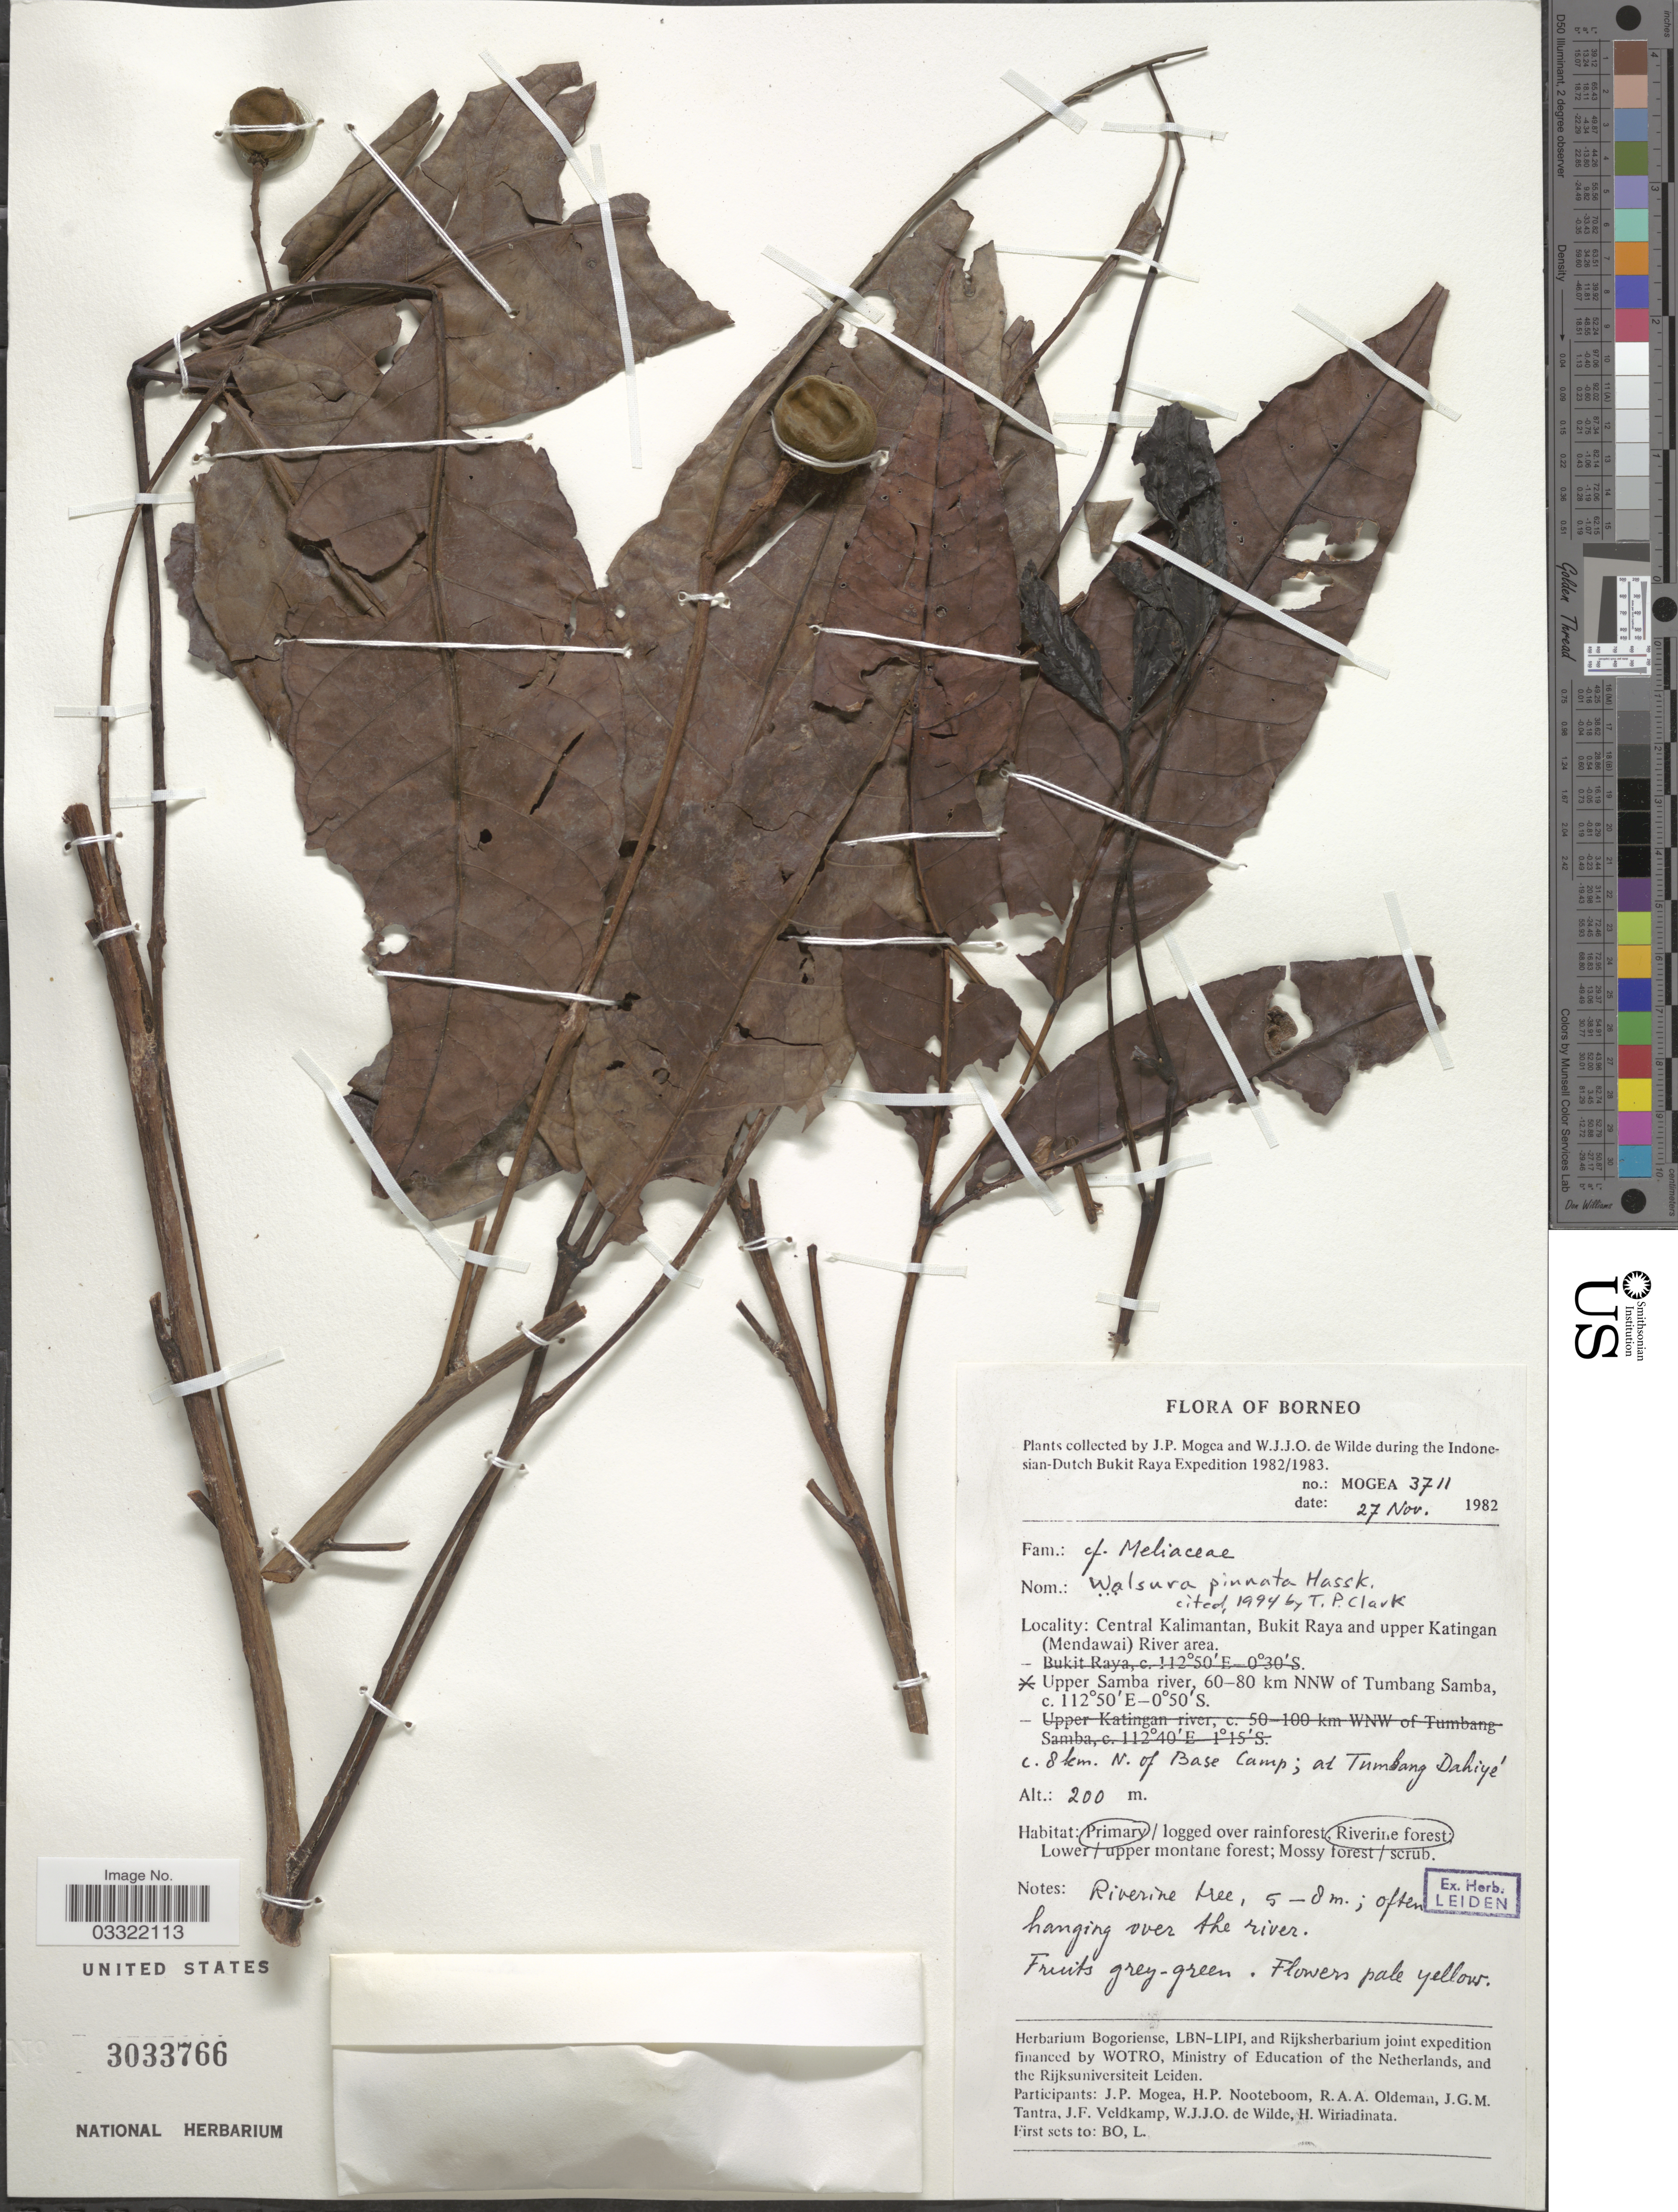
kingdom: Plantae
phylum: Tracheophyta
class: Magnoliopsida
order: Sapindales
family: Meliaceae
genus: Walsura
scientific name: Walsura pinnata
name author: Hassk.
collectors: J. Mogea & W. J. de Wilde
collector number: MOGEA3711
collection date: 1982-11-27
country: Indonesia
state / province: Kalimantan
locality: Borneo. Central Kalimantan, Bukit Raya and upper Katingan (Mendawai) River area. Upper Samba river, 60-80 km NNW of Tumbang Samba. C. 8 km. N. of Base Camp; at Tumbang Dahiyé.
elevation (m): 200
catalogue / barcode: US 3033766